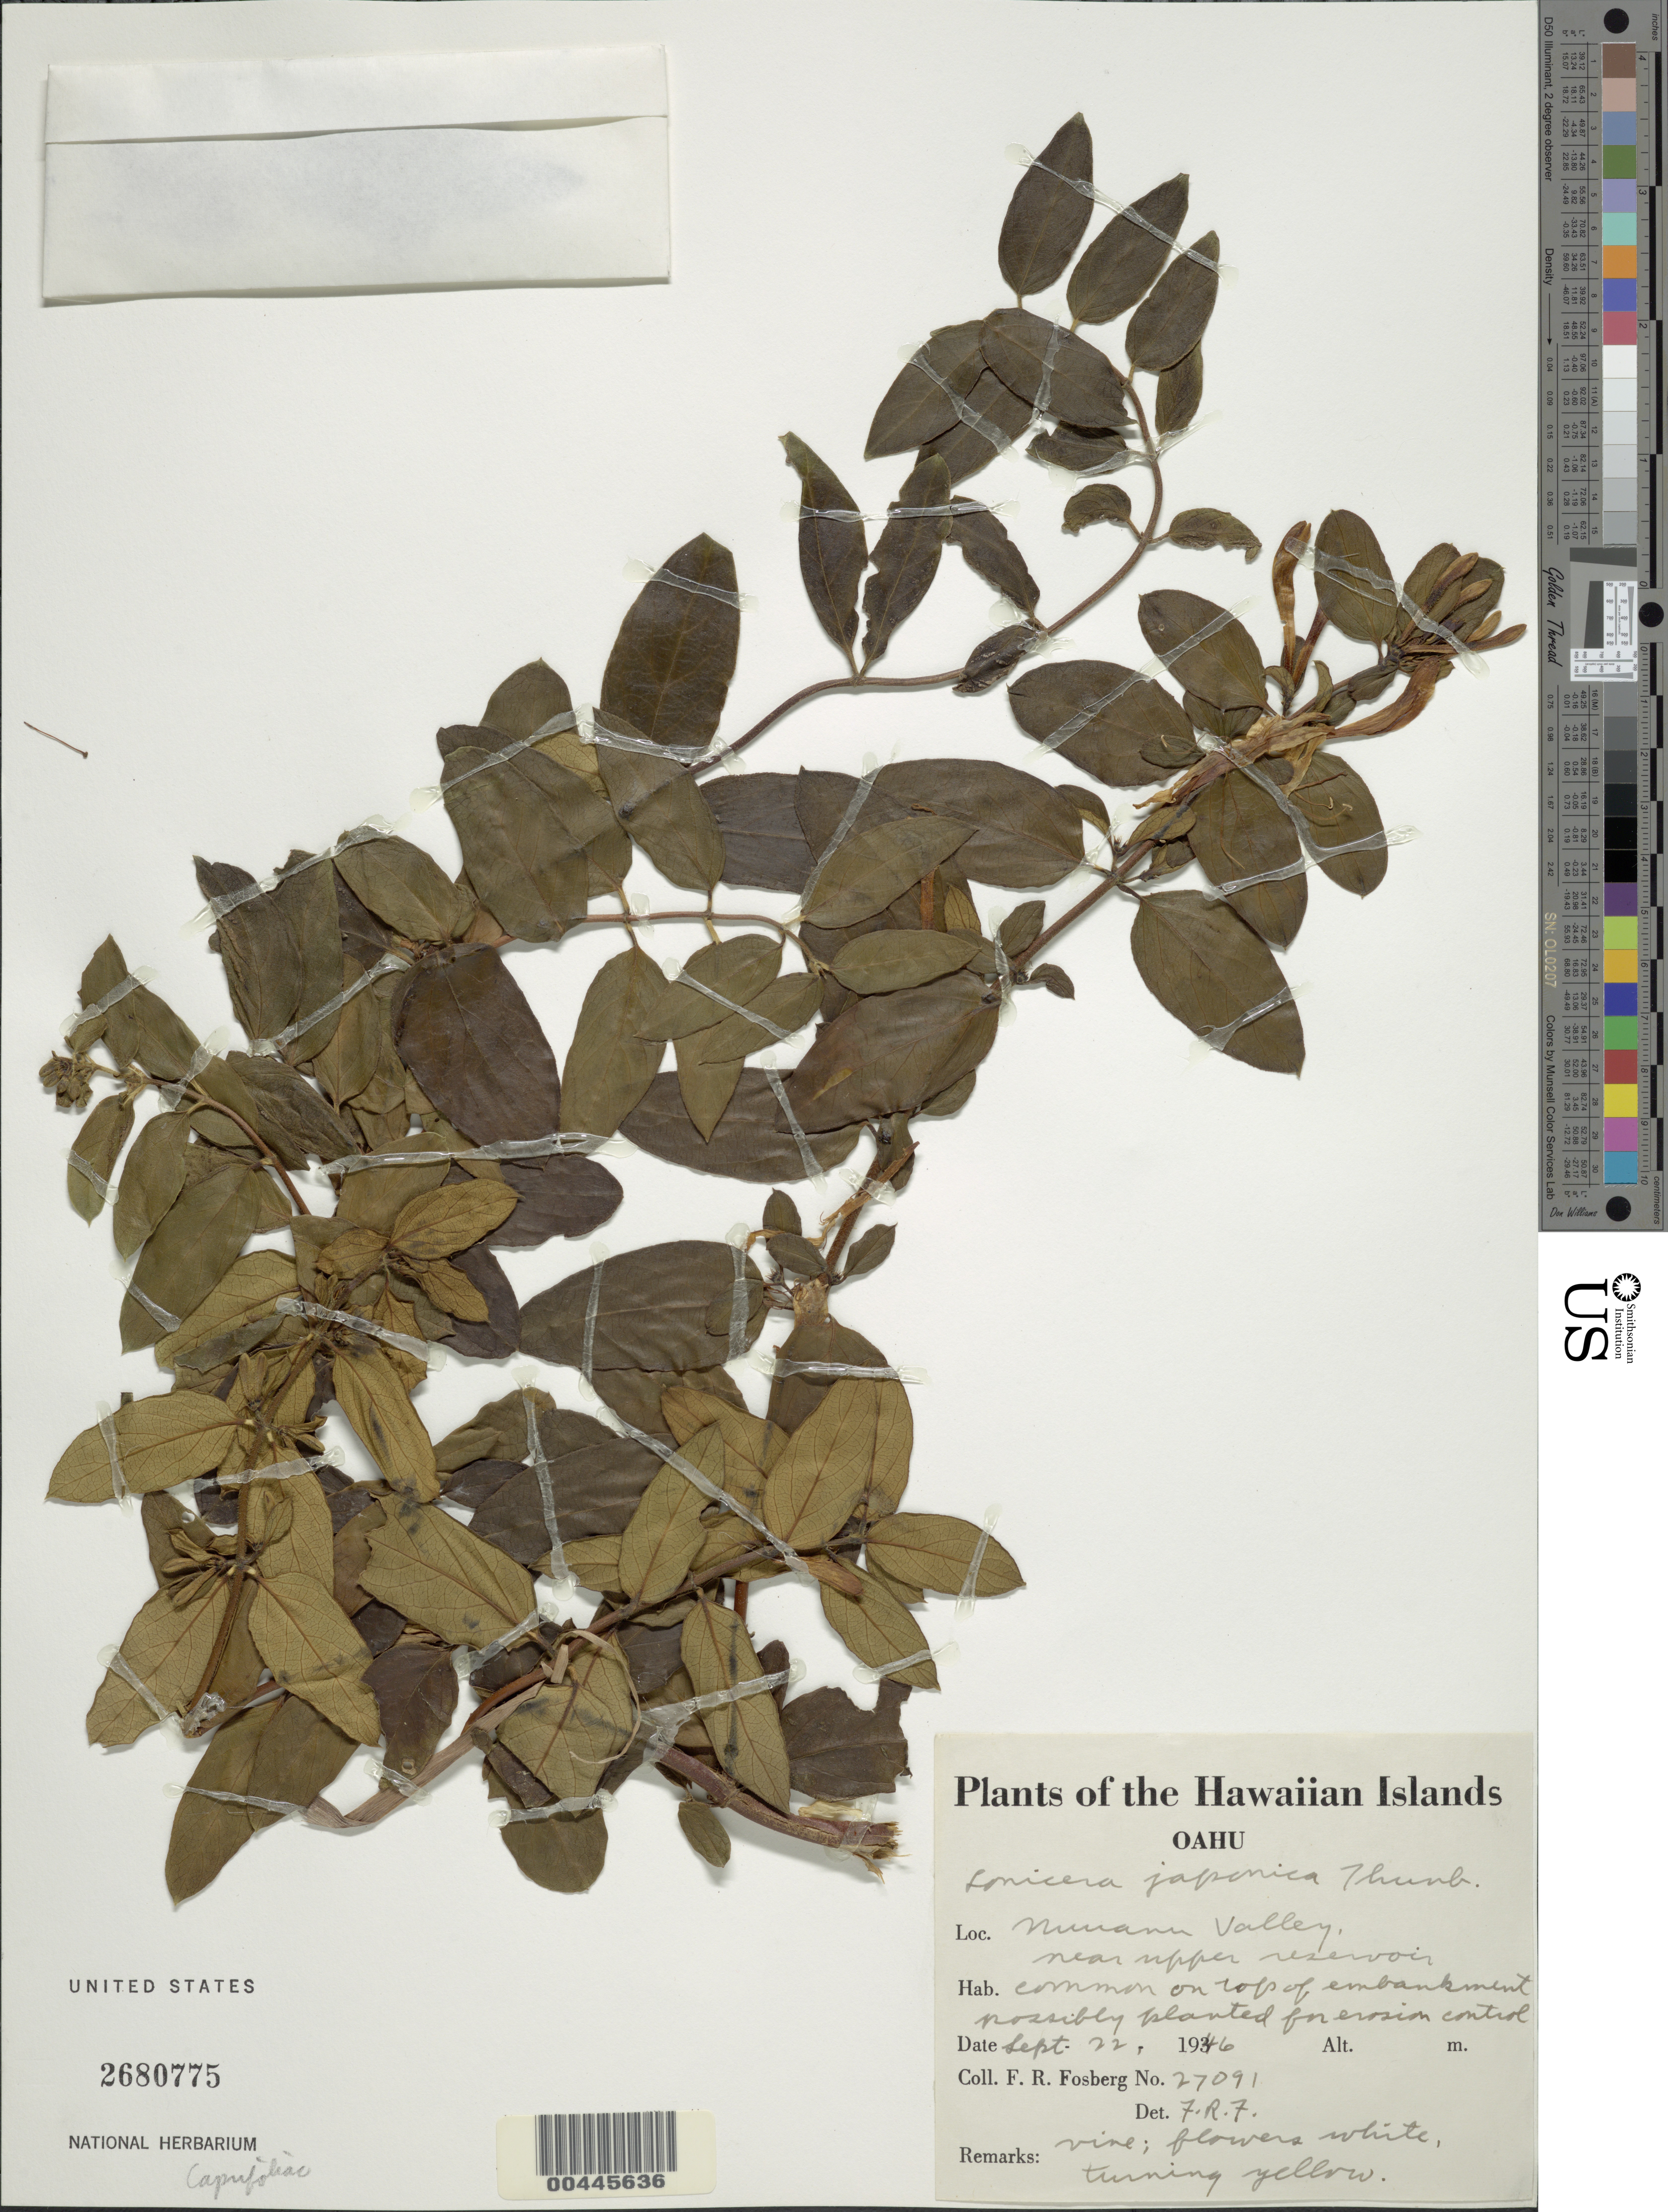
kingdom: Plantae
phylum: Tracheophyta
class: Magnoliopsida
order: Dipsacales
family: Caprifoliaceae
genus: Lonicera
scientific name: Lonicera japonica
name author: Thunb.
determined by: Fosberg, F. R.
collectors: F. R. Fosberg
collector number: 27091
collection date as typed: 22 Sep 1946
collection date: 1946-09-22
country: United States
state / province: Hawaii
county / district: Honolulu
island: Oahu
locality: Nuuanu Valley, near upper reservoir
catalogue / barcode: US 2680775